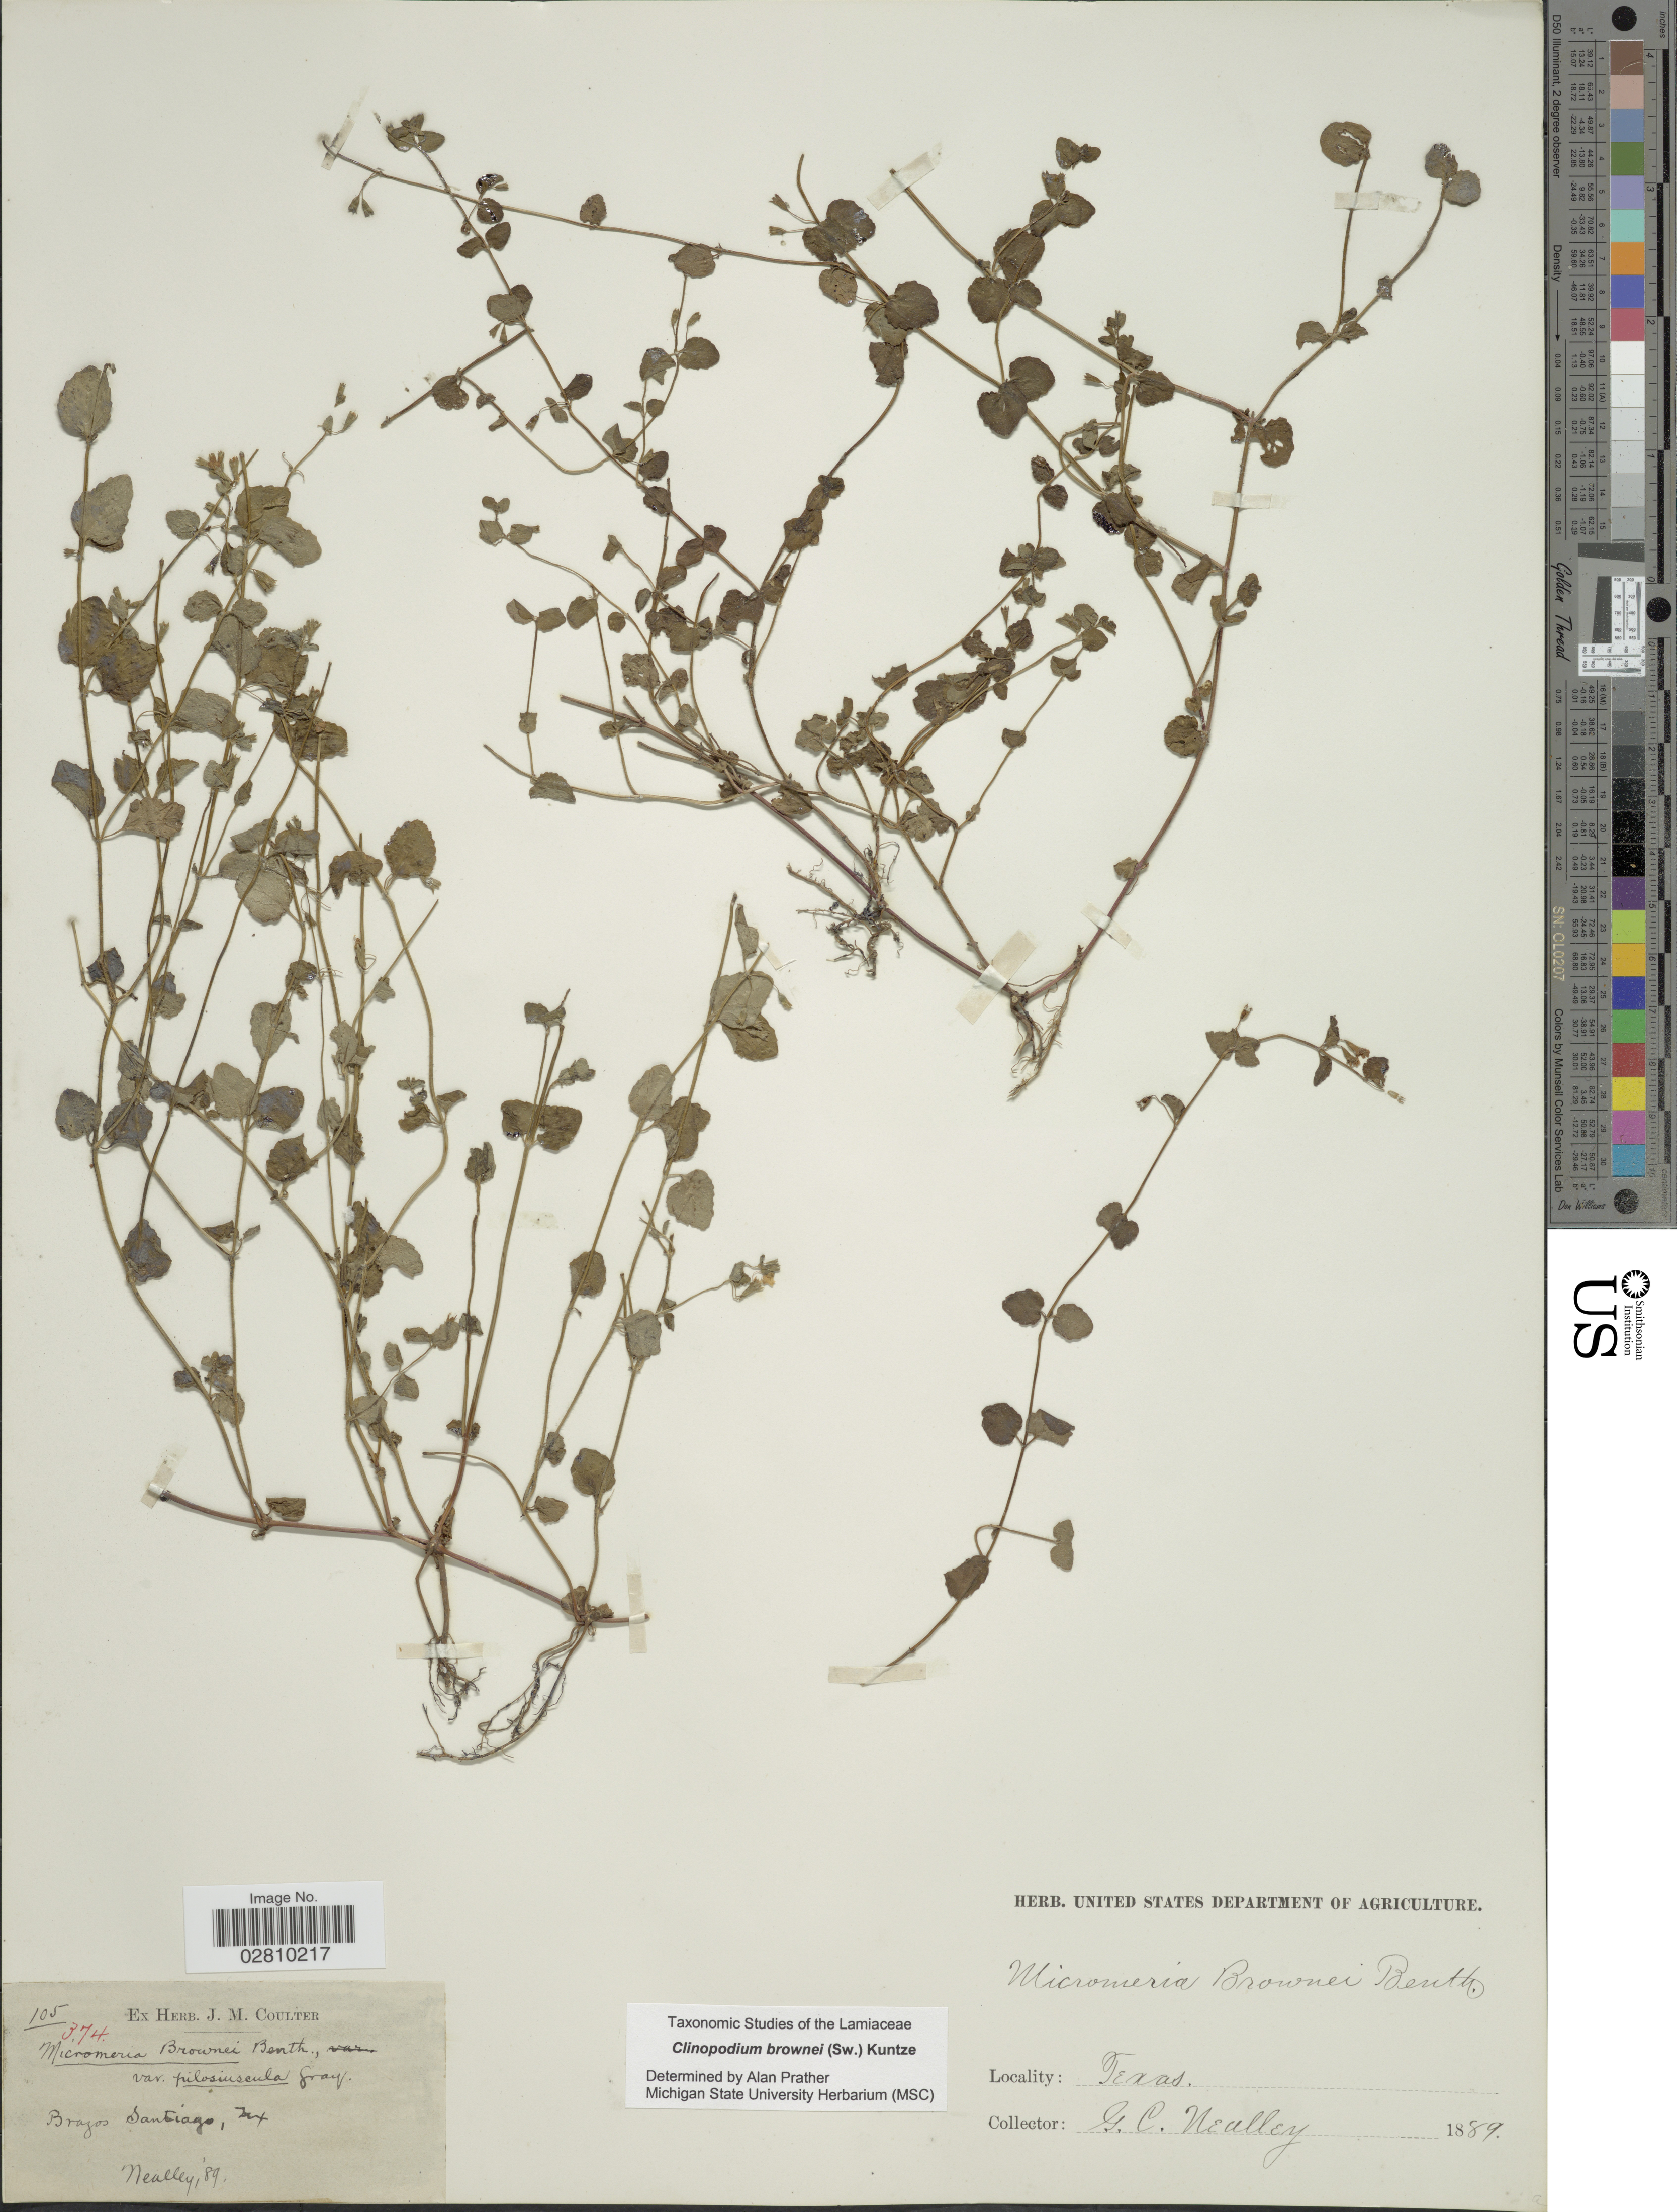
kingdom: Plantae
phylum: Tracheophyta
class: Magnoliopsida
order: Lamiales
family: Lamiaceae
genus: Clinopodium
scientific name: Clinopodium brownei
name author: (Sw.) Kuntze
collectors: G. C. Nealley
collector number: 105/374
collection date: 1889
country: United States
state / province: Texas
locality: Brazos Santiago, Tex.